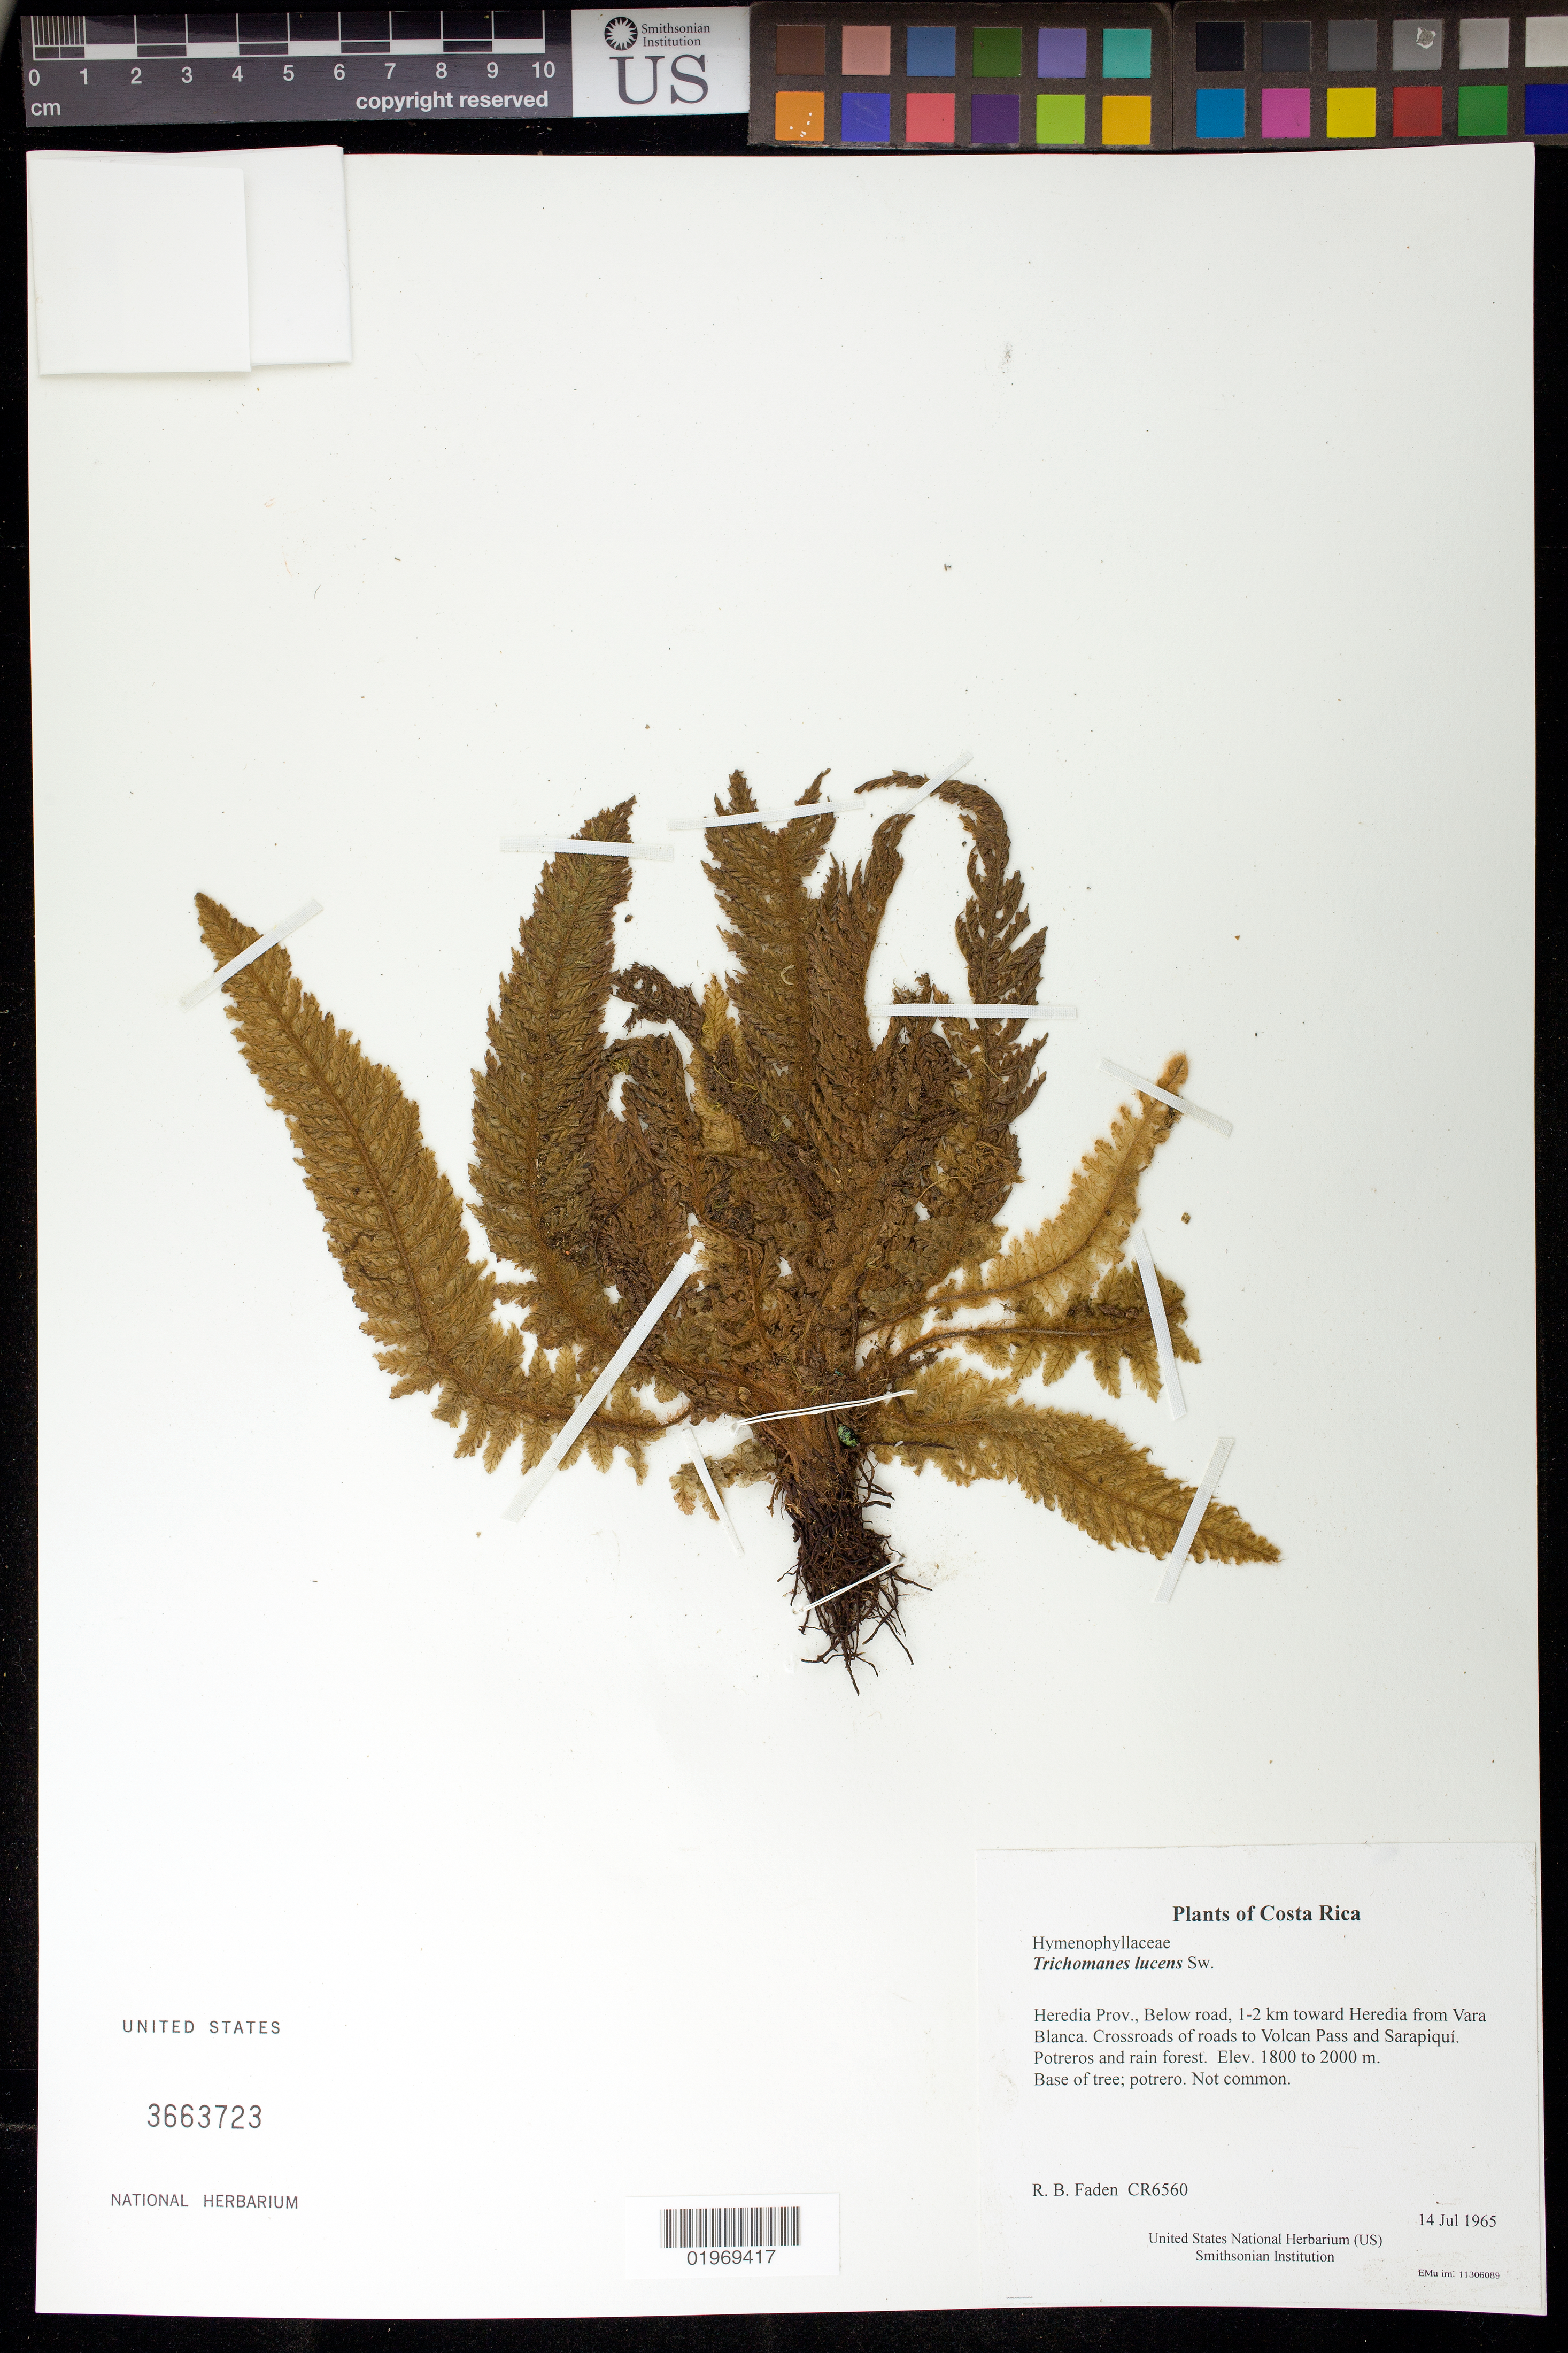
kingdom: Plantae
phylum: Tracheophyta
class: Polypodiopsida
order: Hymenophyllales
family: Hymenophyllaceae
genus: Trichomanes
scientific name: Trichomanes lucens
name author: Sw.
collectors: R. B. Faden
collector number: CR6560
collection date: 1965-07-14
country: Costa Rica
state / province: Heredia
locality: Below road, 1-2 km toward Heredia from Vara Blanca. Crossroads of roads to Volcan Pass and Sarapiquí. Potreros and rain forest.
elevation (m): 1800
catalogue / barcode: US 3663723